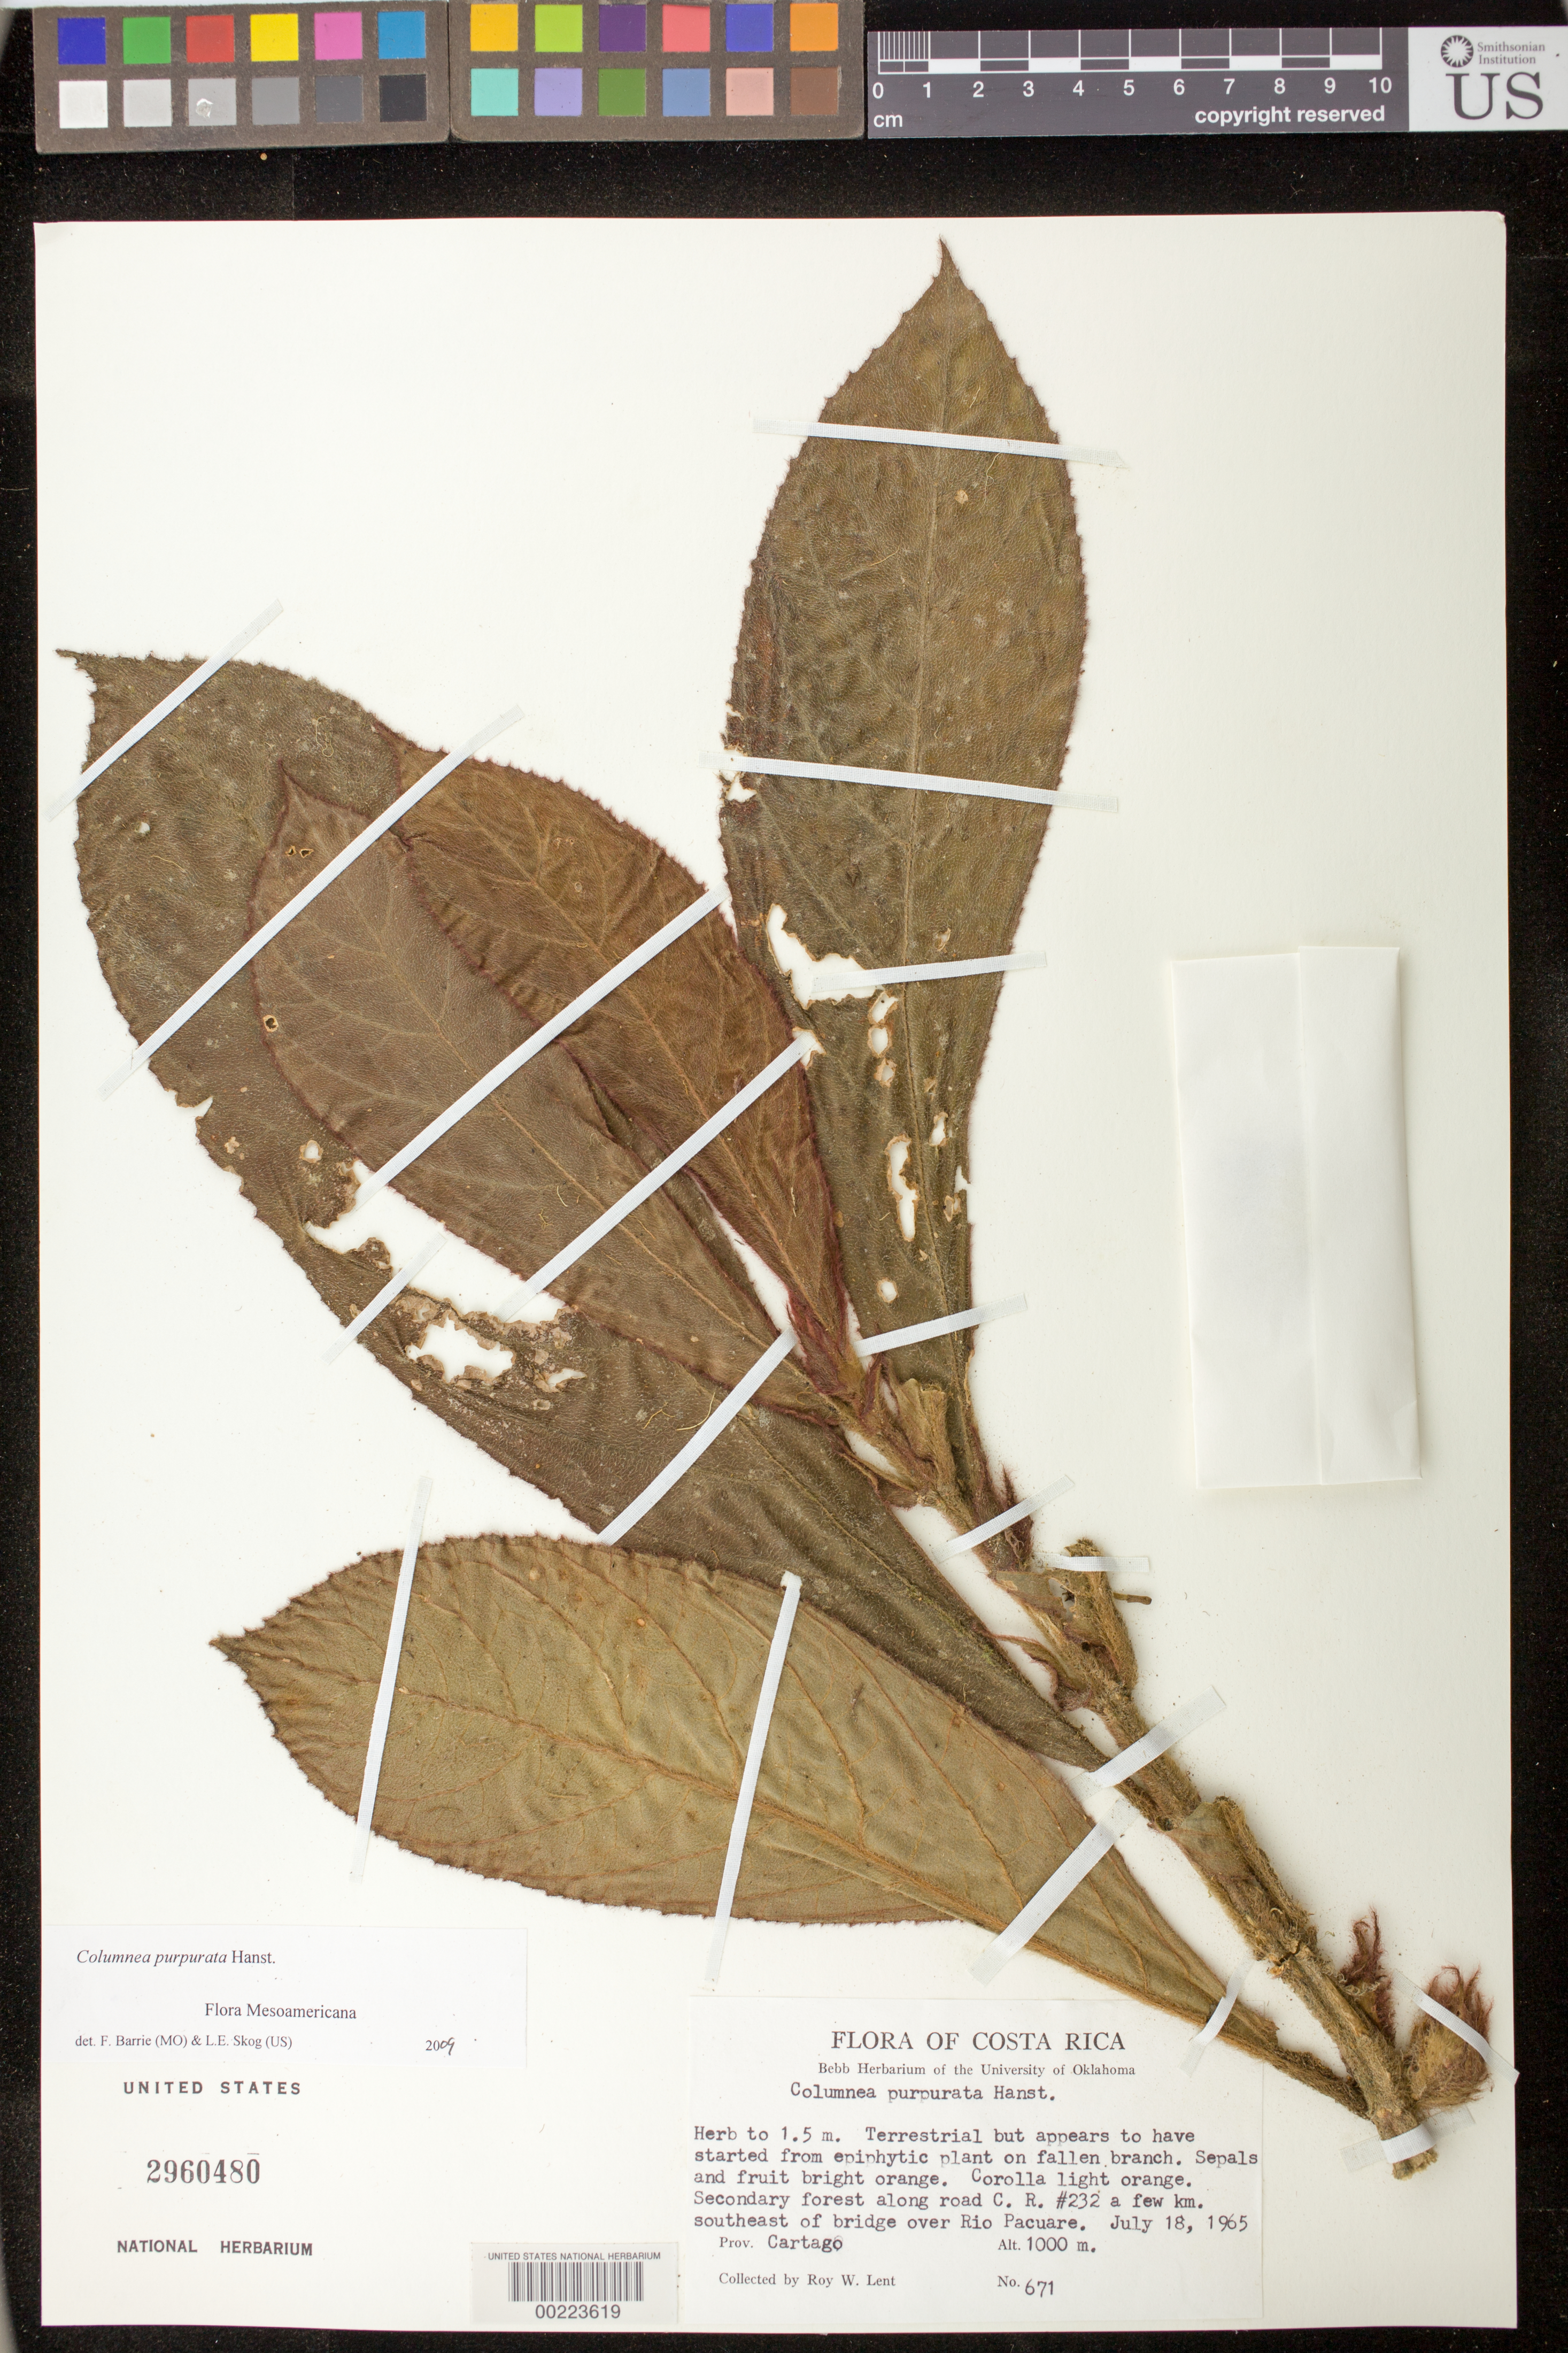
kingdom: Plantae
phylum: Tracheophyta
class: Magnoliopsida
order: Lamiales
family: Gesneriaceae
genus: Columnea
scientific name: Columnea purpurata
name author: Hanst.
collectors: R. W. Lent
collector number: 671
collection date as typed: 18 Jul 1965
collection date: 1965-07-18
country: Costa Rica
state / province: Cartago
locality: Along road C R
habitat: Secondary forest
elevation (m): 1000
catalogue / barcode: US 2960480